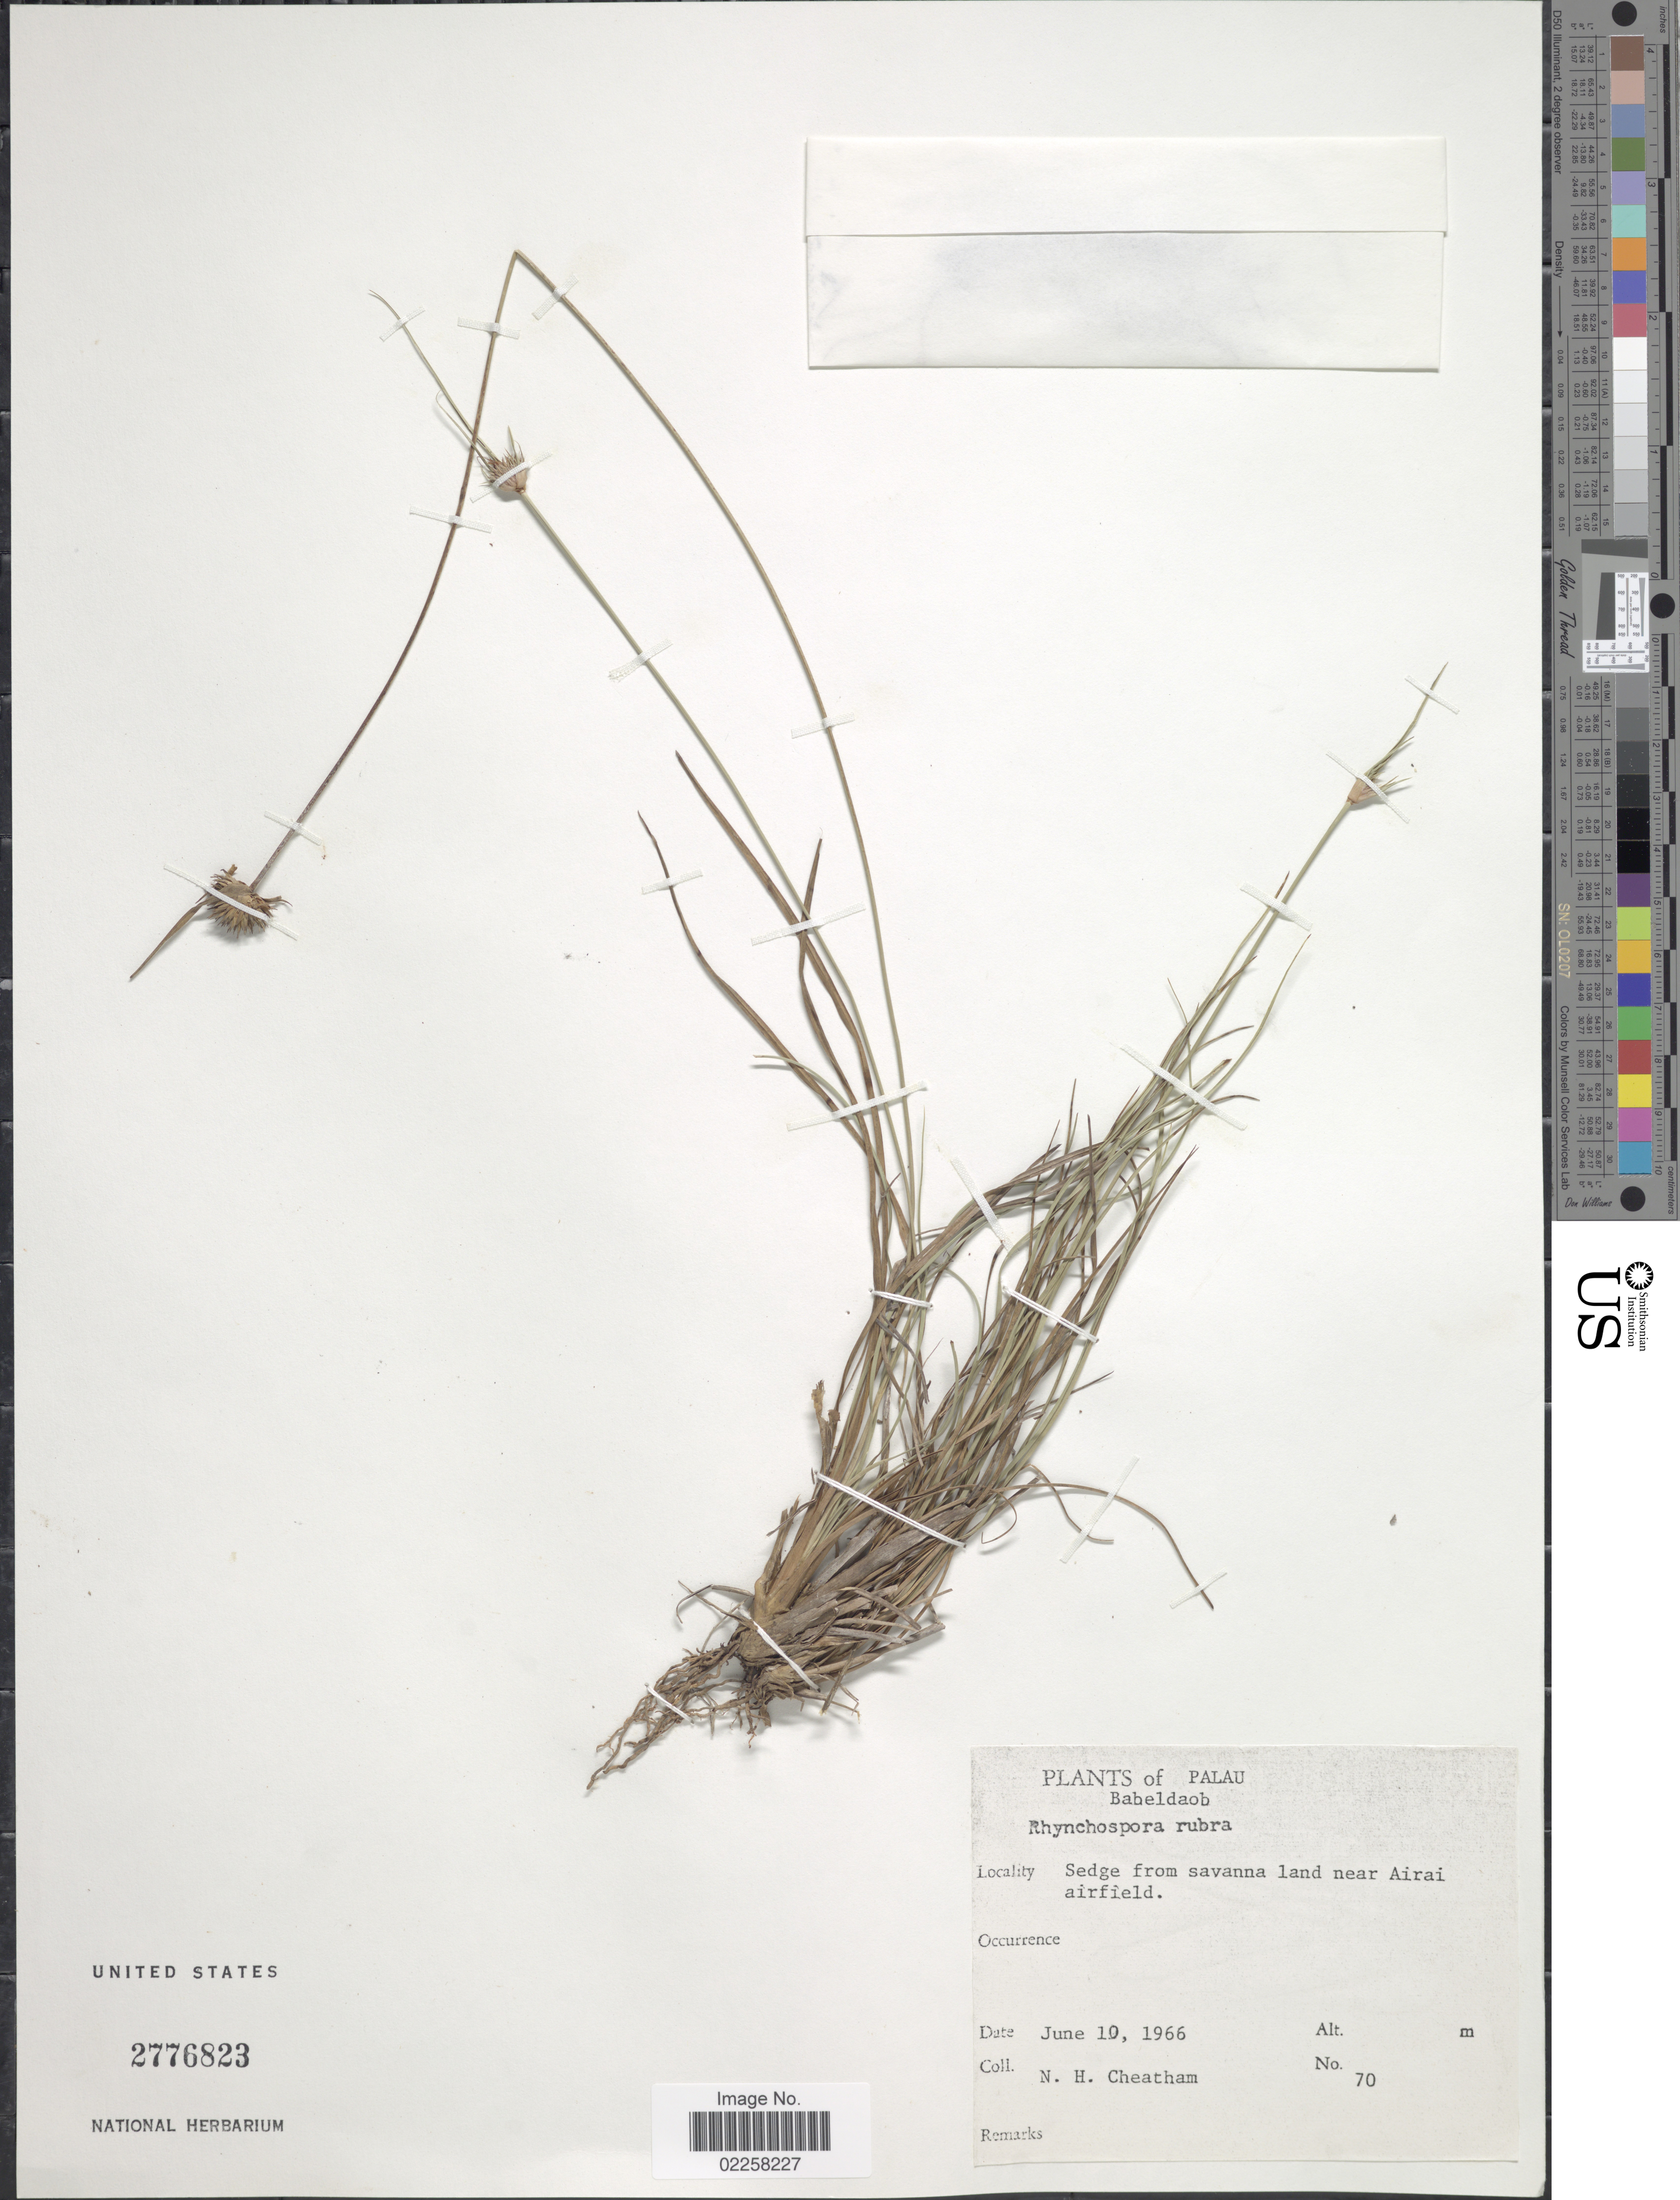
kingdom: Plantae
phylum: Tracheophyta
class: Liliopsida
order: Poales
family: Cyperaceae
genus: Rhynchospora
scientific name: Rhynchospora rubra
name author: (Lour.) Makino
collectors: N. H. Cheatham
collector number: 70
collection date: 1966-06-10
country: Palau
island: Babeldaob [Babelthuap]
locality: Palau, Babeldaob, Sedge from savanna land near Airai airfield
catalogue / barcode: US 2776823